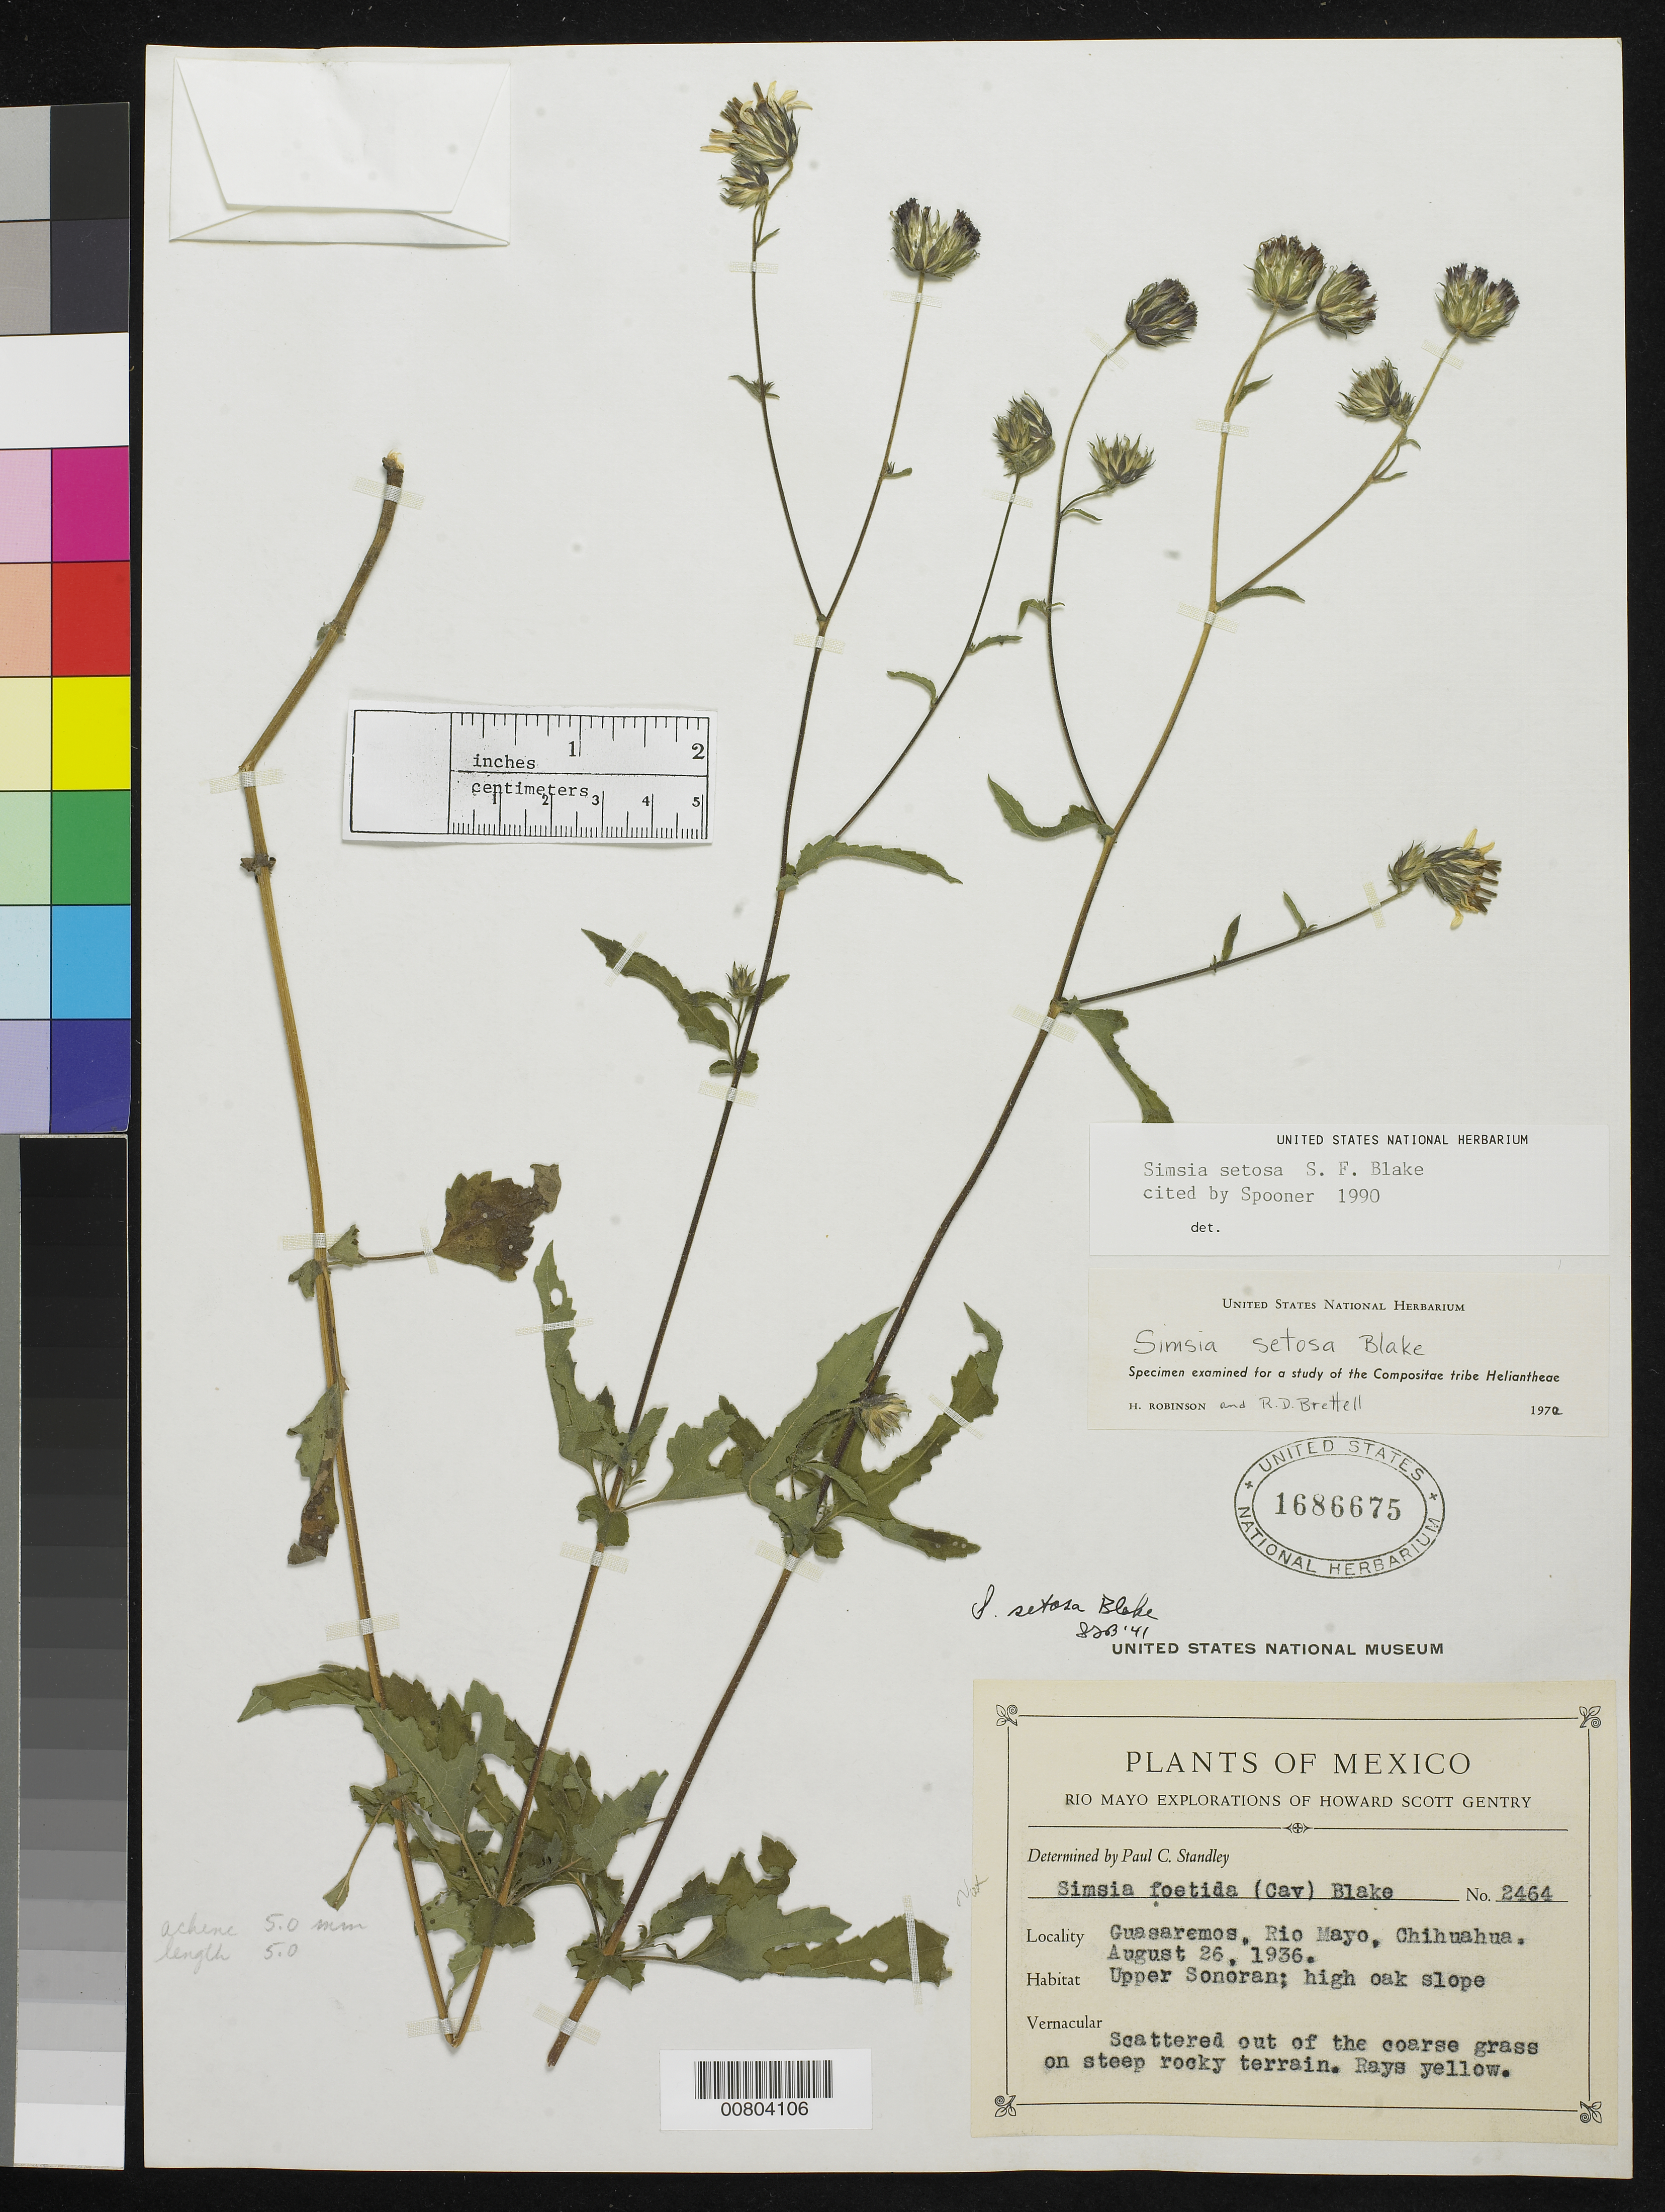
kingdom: Plantae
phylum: Tracheophyta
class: Magnoliopsida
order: Asterales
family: Asteraceae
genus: Simsia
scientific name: Simsia setosa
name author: S.F. Blake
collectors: H. S. Gentry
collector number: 2464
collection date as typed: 26 Aug 1936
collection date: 1936-08-26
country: Mexico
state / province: Chihuahua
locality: Guasaremos, Rio Mayo, Chihuahua.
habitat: Upper Sonoran; high Oak slope. Scattered out of the coarse grass on steep rocky terrain.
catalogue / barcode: US 1686675